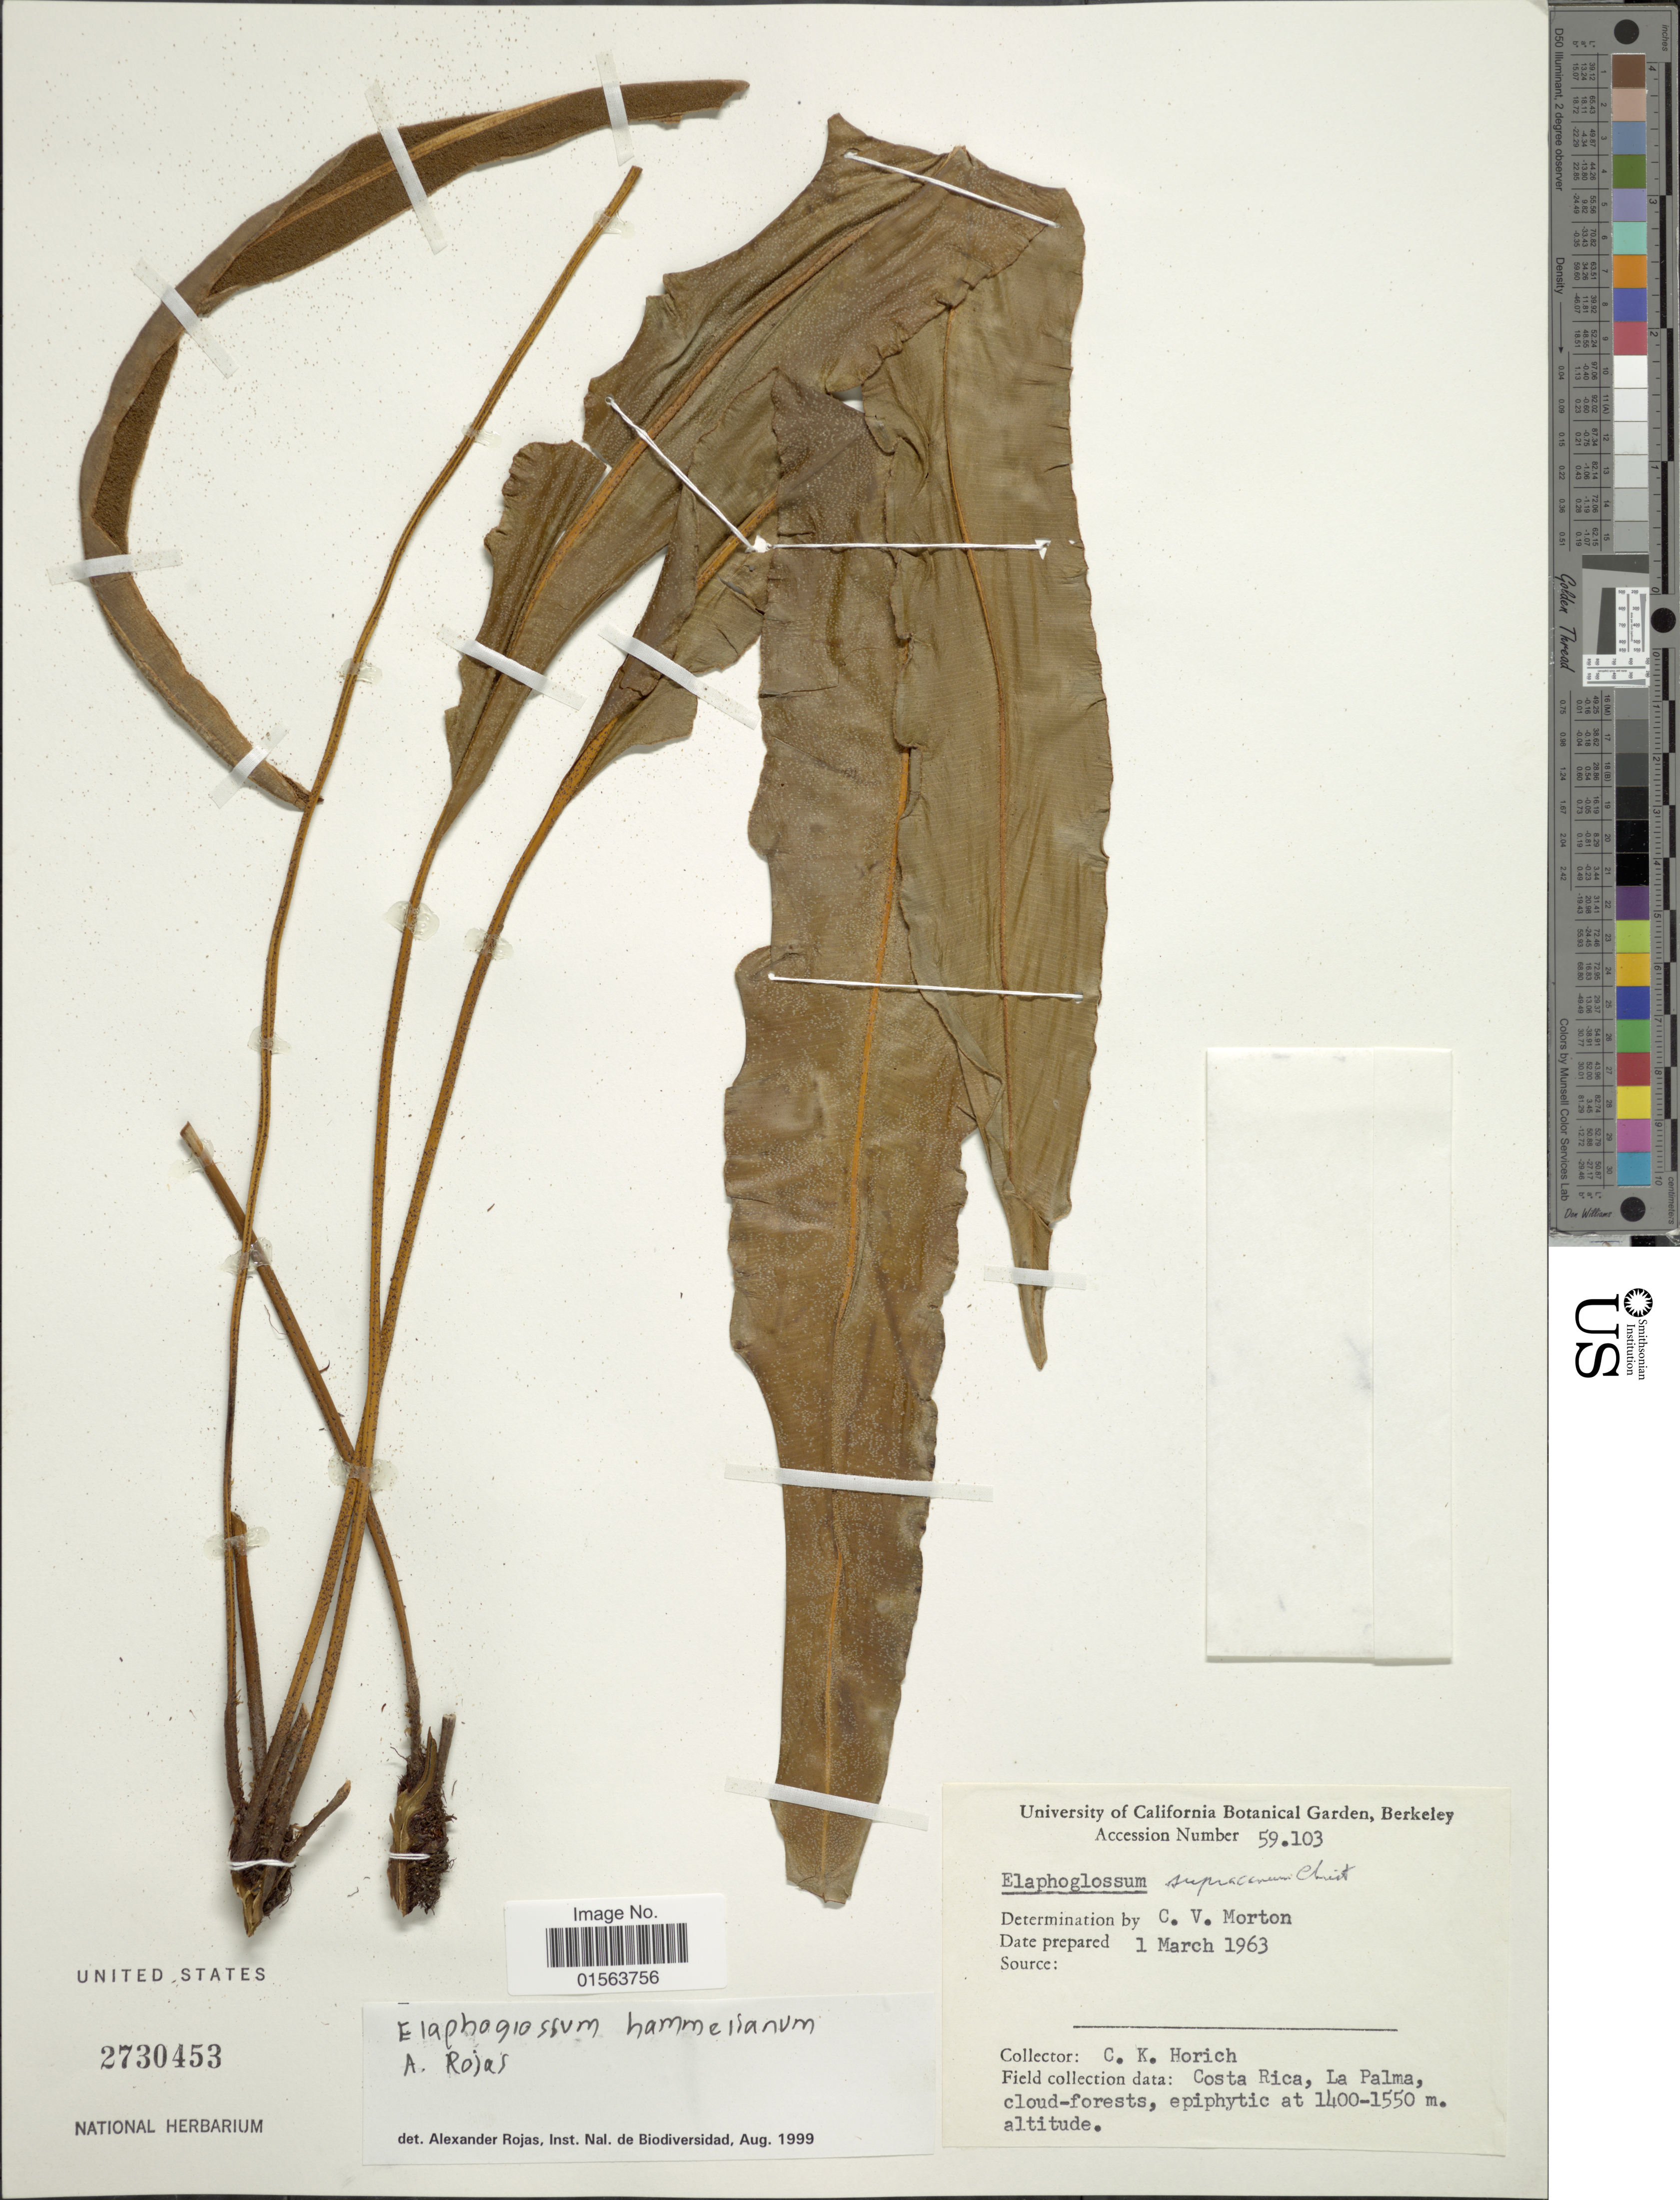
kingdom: Plantae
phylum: Tracheophyta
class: Polypodiopsida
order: Polypodiales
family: Dryopteridaceae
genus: Elaphoglossum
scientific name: Elaphoglossum hammelianum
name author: A. Rojas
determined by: Matos, F. B.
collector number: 59103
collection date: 1963-03-01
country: United States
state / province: California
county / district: Alameda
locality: University of California Botanical Garden, Berkeley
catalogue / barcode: US 2730453